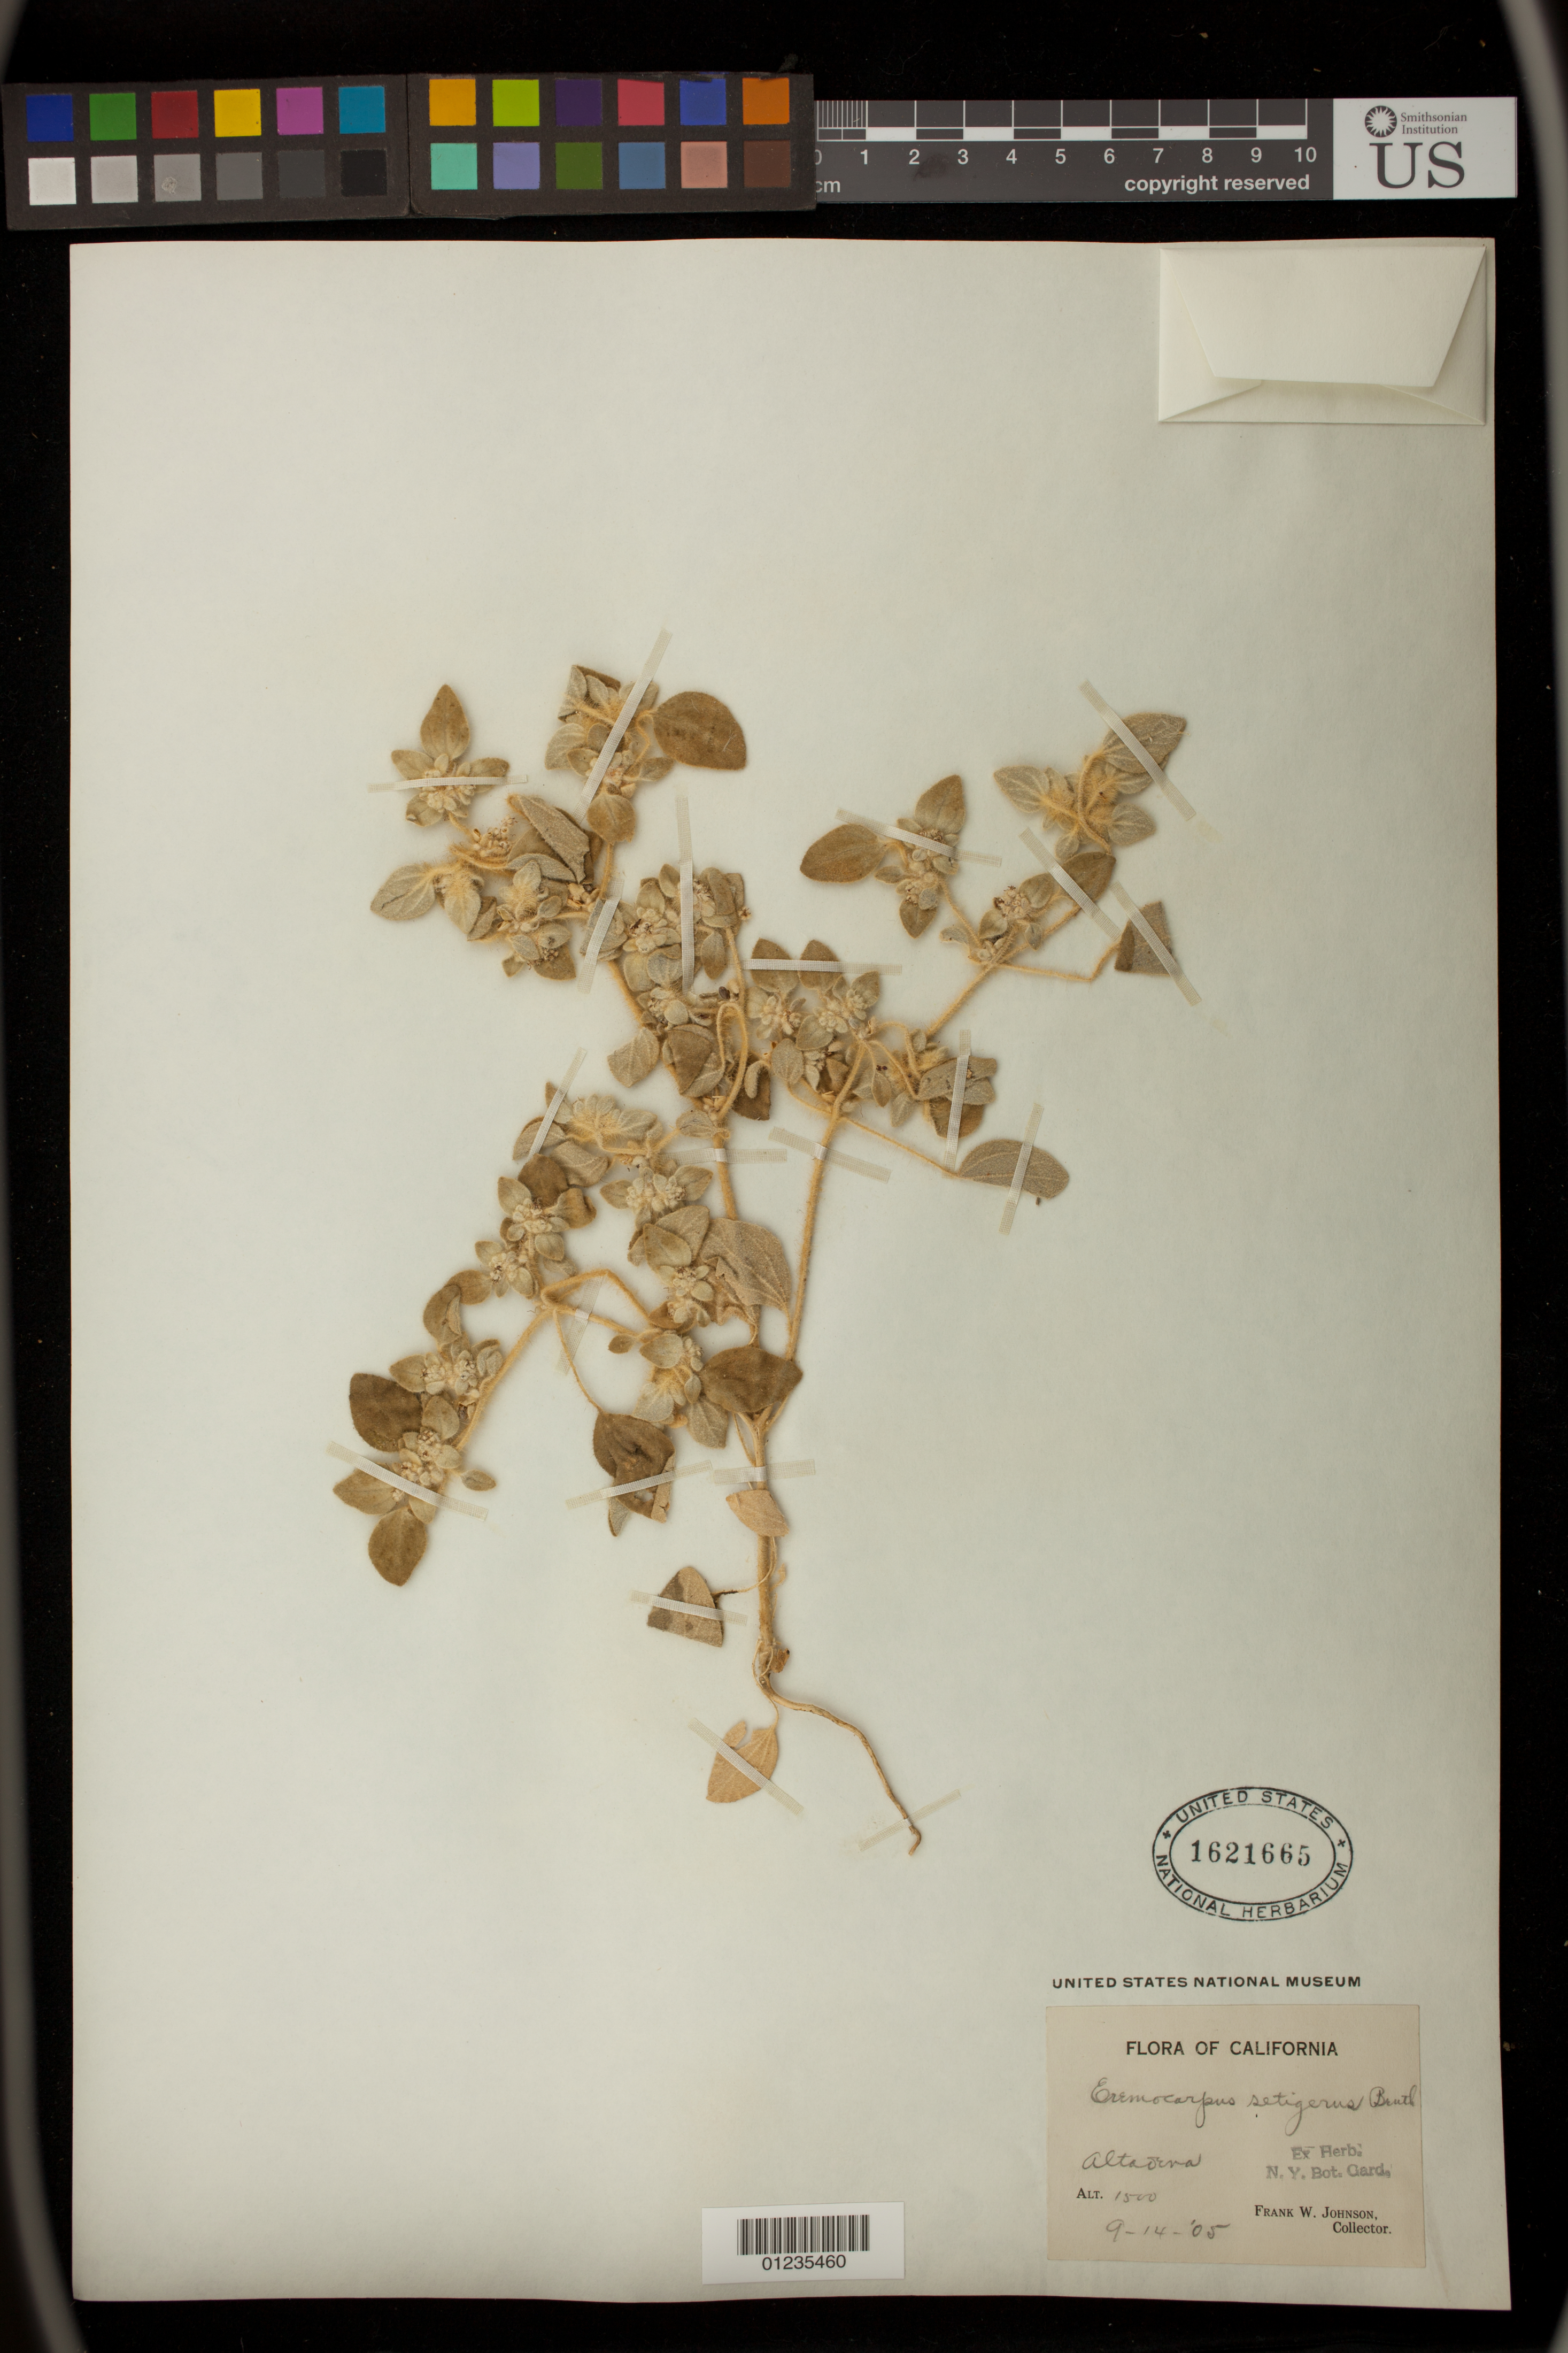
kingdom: Plantae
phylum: Tracheophyta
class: Magnoliopsida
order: Malpighiales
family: Euphorbiaceae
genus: Eremocarpus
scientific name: Eremocarpus setigerus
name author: (Hook.) Benth.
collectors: F. W. Johnson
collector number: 1500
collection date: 1905-09-14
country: United States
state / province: California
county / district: Los Angeles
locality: Altadena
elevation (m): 457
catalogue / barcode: US 1621665